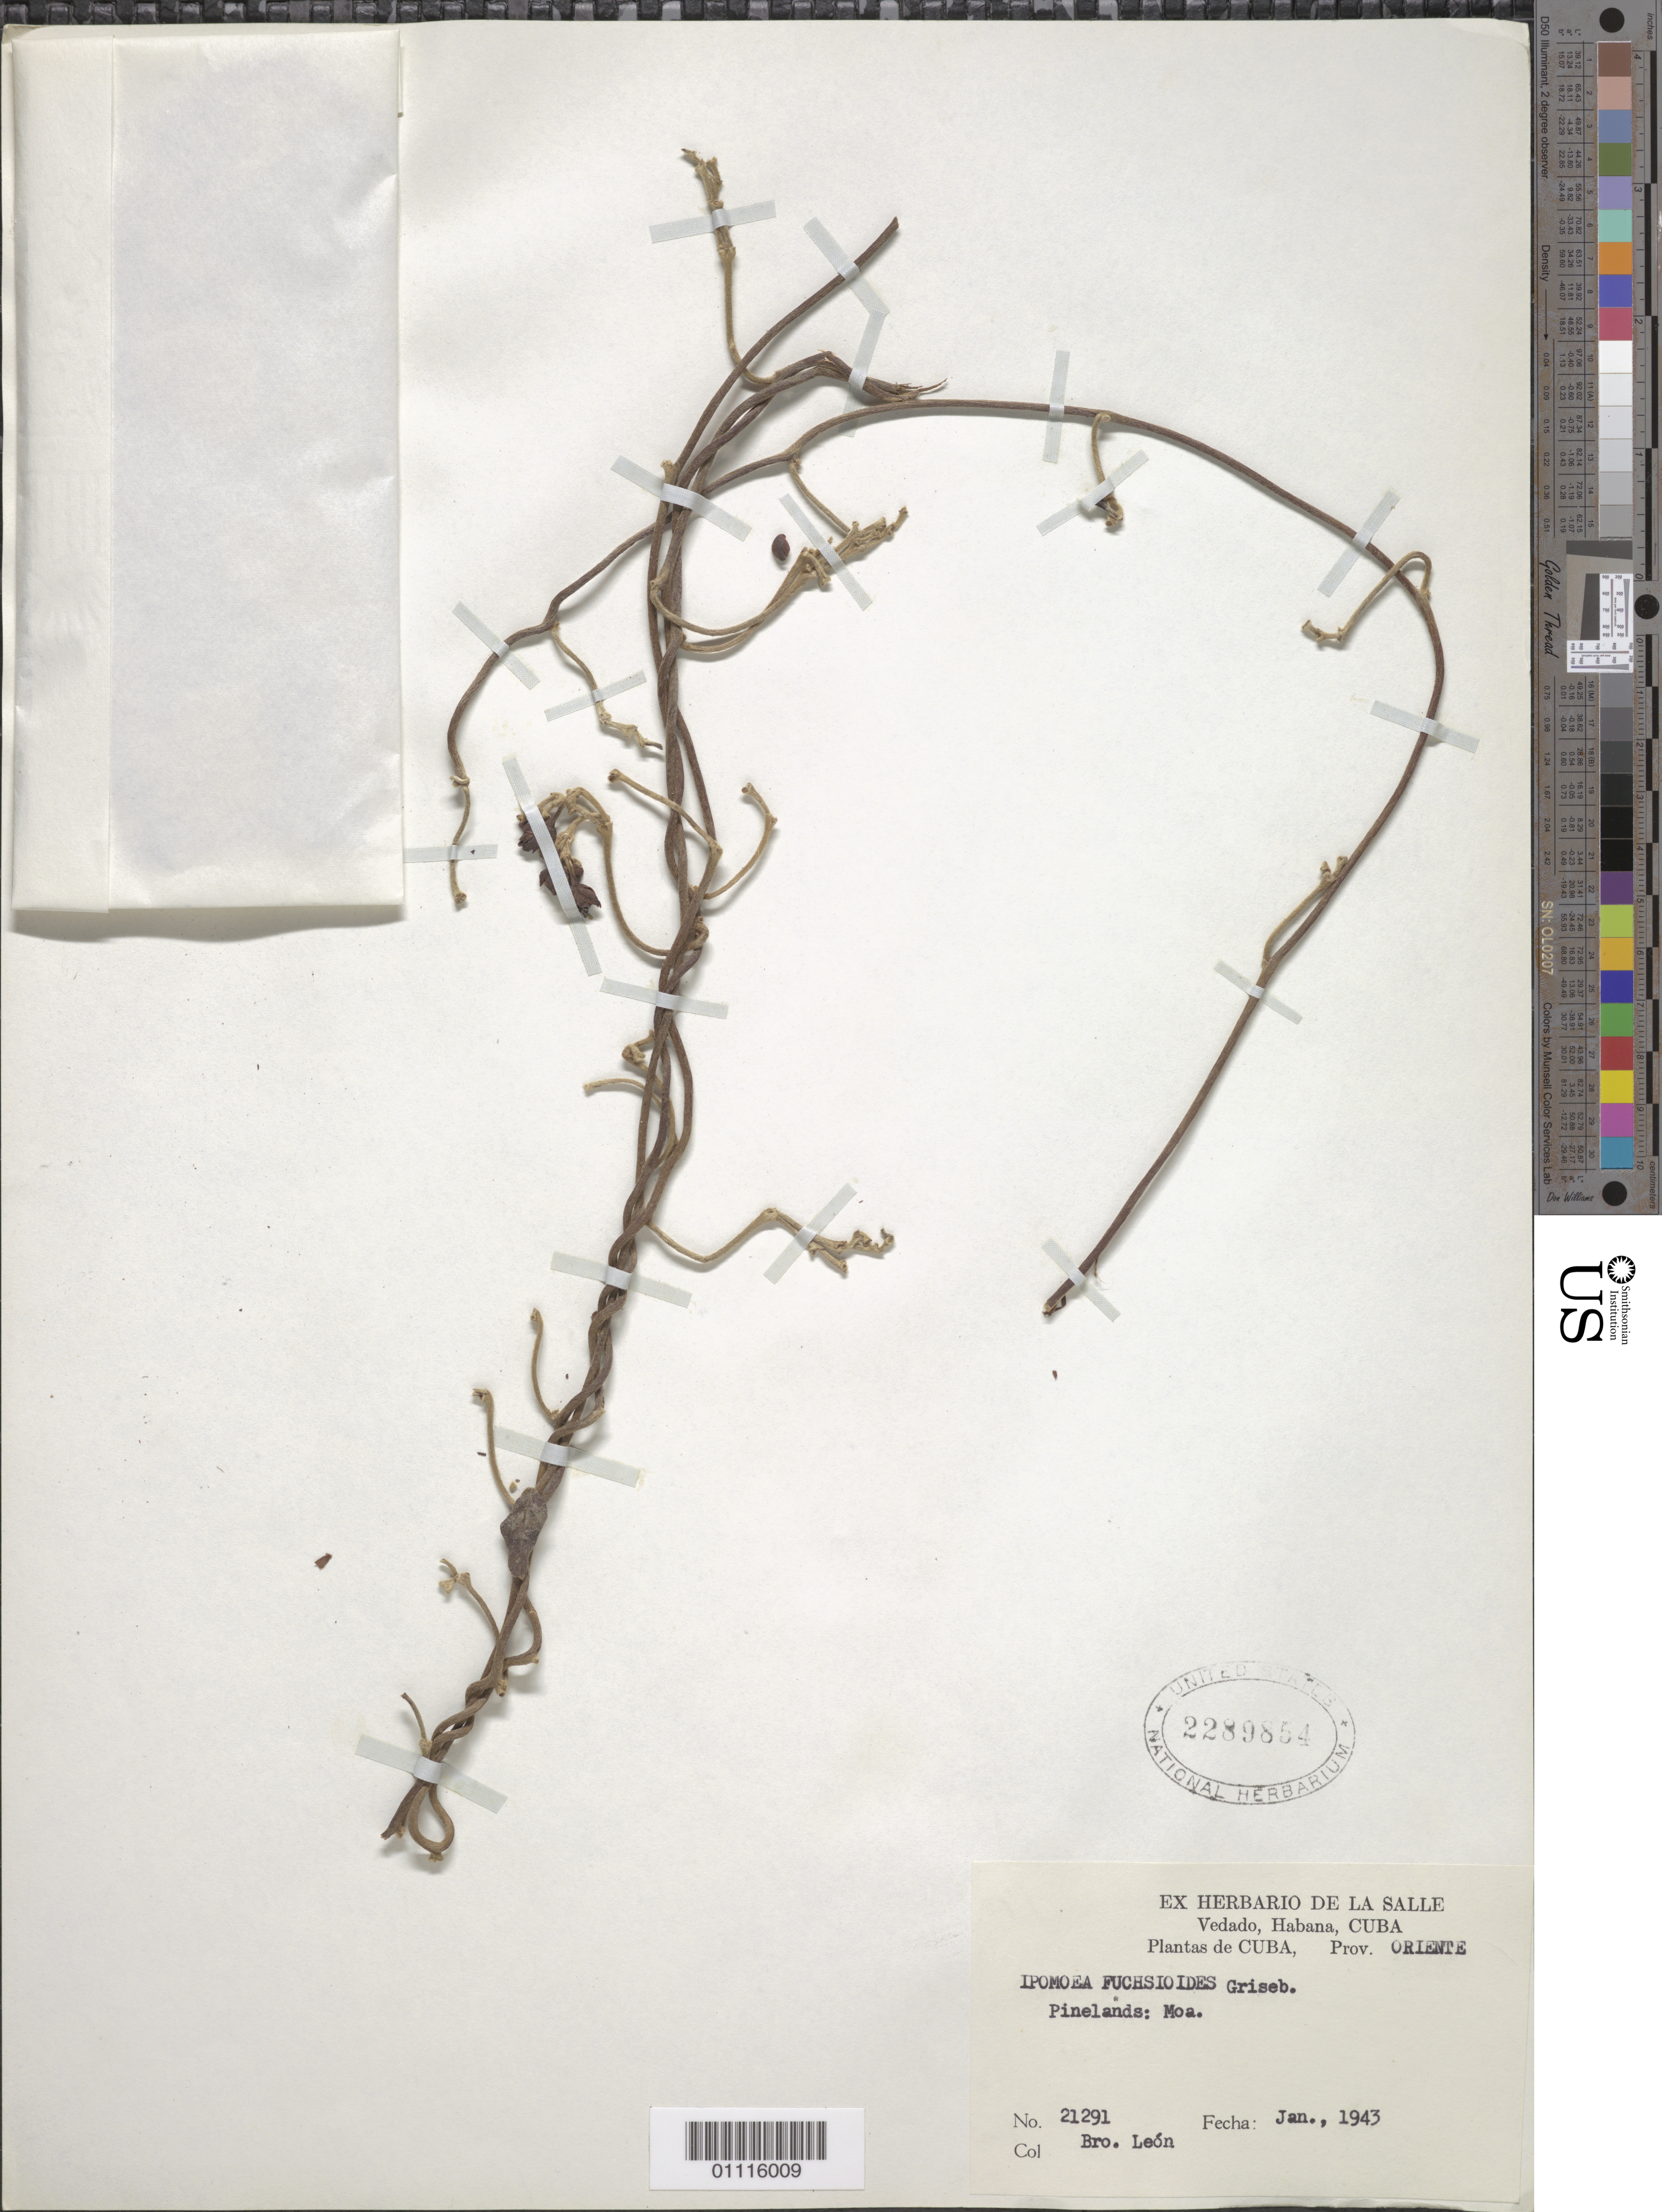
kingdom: Plantae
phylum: Tracheophyta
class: Magnoliopsida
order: Solanales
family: Convolvulaceae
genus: Ipomoea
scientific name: Ipomoea fuchsioides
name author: Griseb.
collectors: Bro. León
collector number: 21291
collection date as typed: Jan 1943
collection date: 1943-01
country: Cuba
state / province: Holguín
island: Cuba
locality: Pinelands: Moa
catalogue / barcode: US 2289854